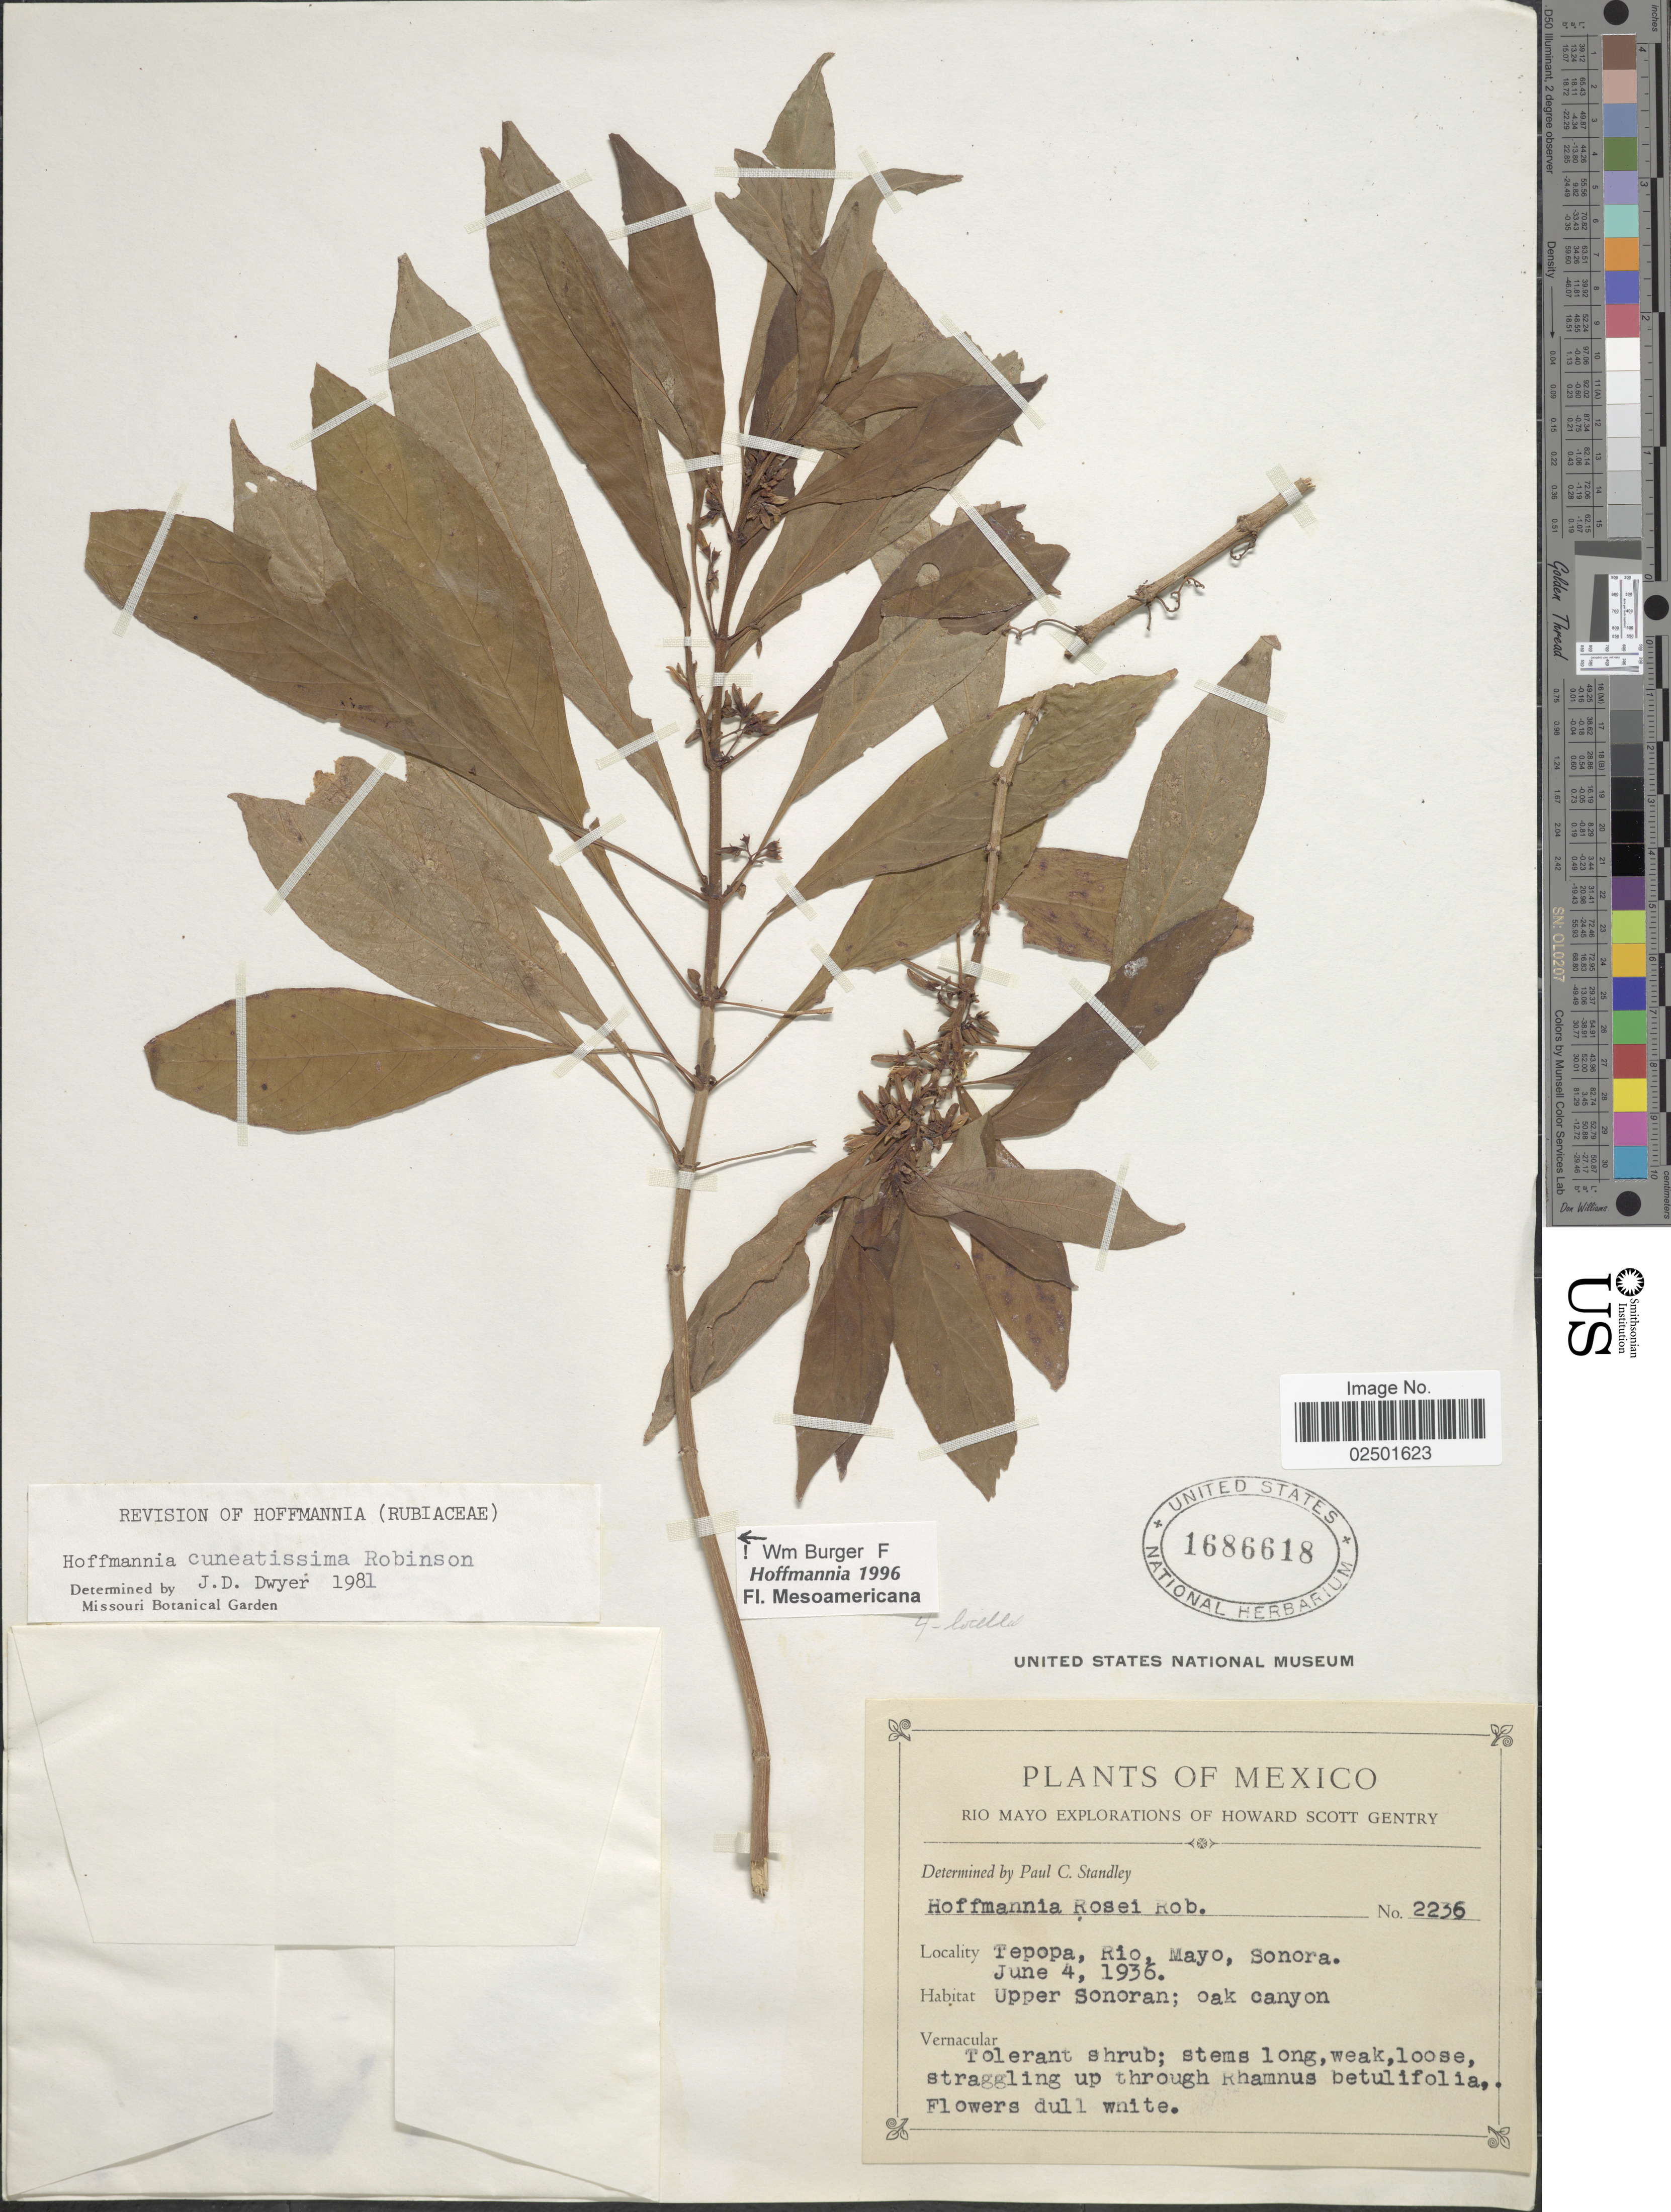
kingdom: Plantae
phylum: Tracheophyta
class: Magnoliopsida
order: Gentianales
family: Rubiaceae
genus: Hoffmannia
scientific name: Hoffmannia cuneatissima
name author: B.L. Rob.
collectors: H. S. Gentry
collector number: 2236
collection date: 1936-06-04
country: Mexico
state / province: Sonora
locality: Tepopa, Rio Mayo, Upper Sonoran; oak canyon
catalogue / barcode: US 1686618